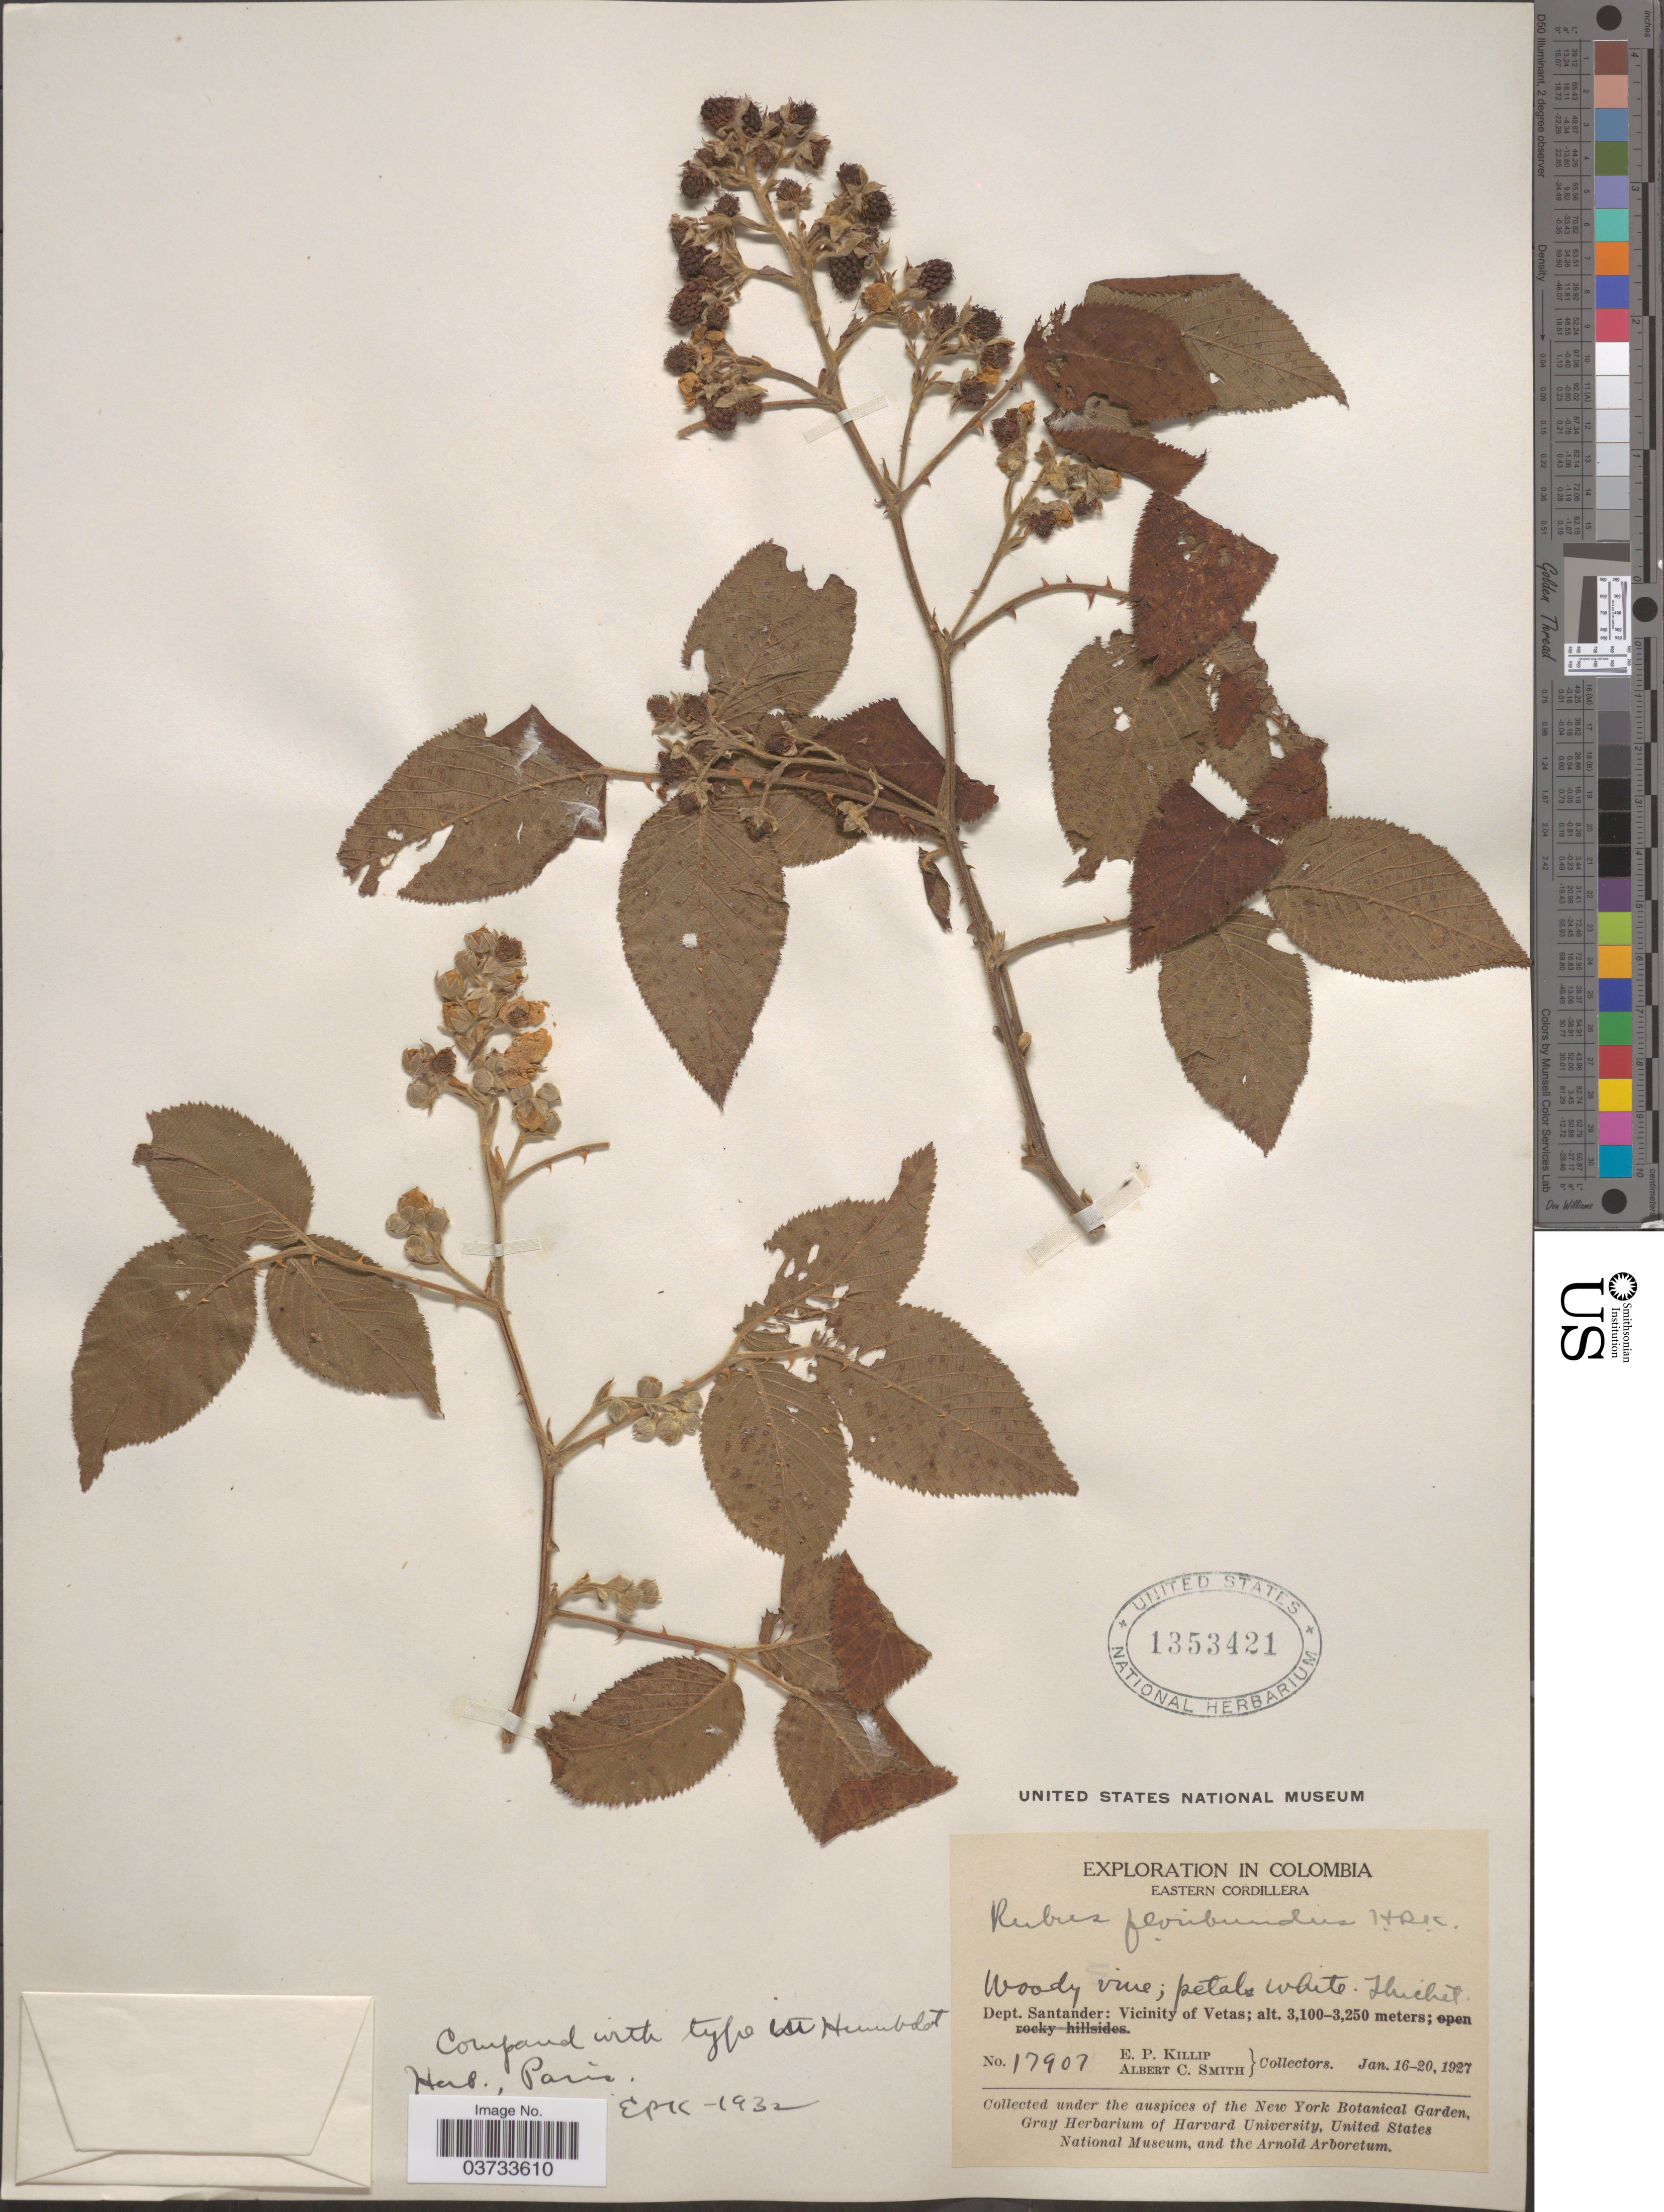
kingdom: Plantae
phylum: Tracheophyta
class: Magnoliopsida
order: Rosales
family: Rosaceae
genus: Rubus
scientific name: Rubus robustus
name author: C. Presl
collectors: E. P. Killip & A. C. Smith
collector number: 17907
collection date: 1927-01-16/1927-01-20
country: Colombia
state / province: Santander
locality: Eastern Cordillera. Dept. Santander: Vicinity of Vetas.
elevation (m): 3100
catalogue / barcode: US 1353421